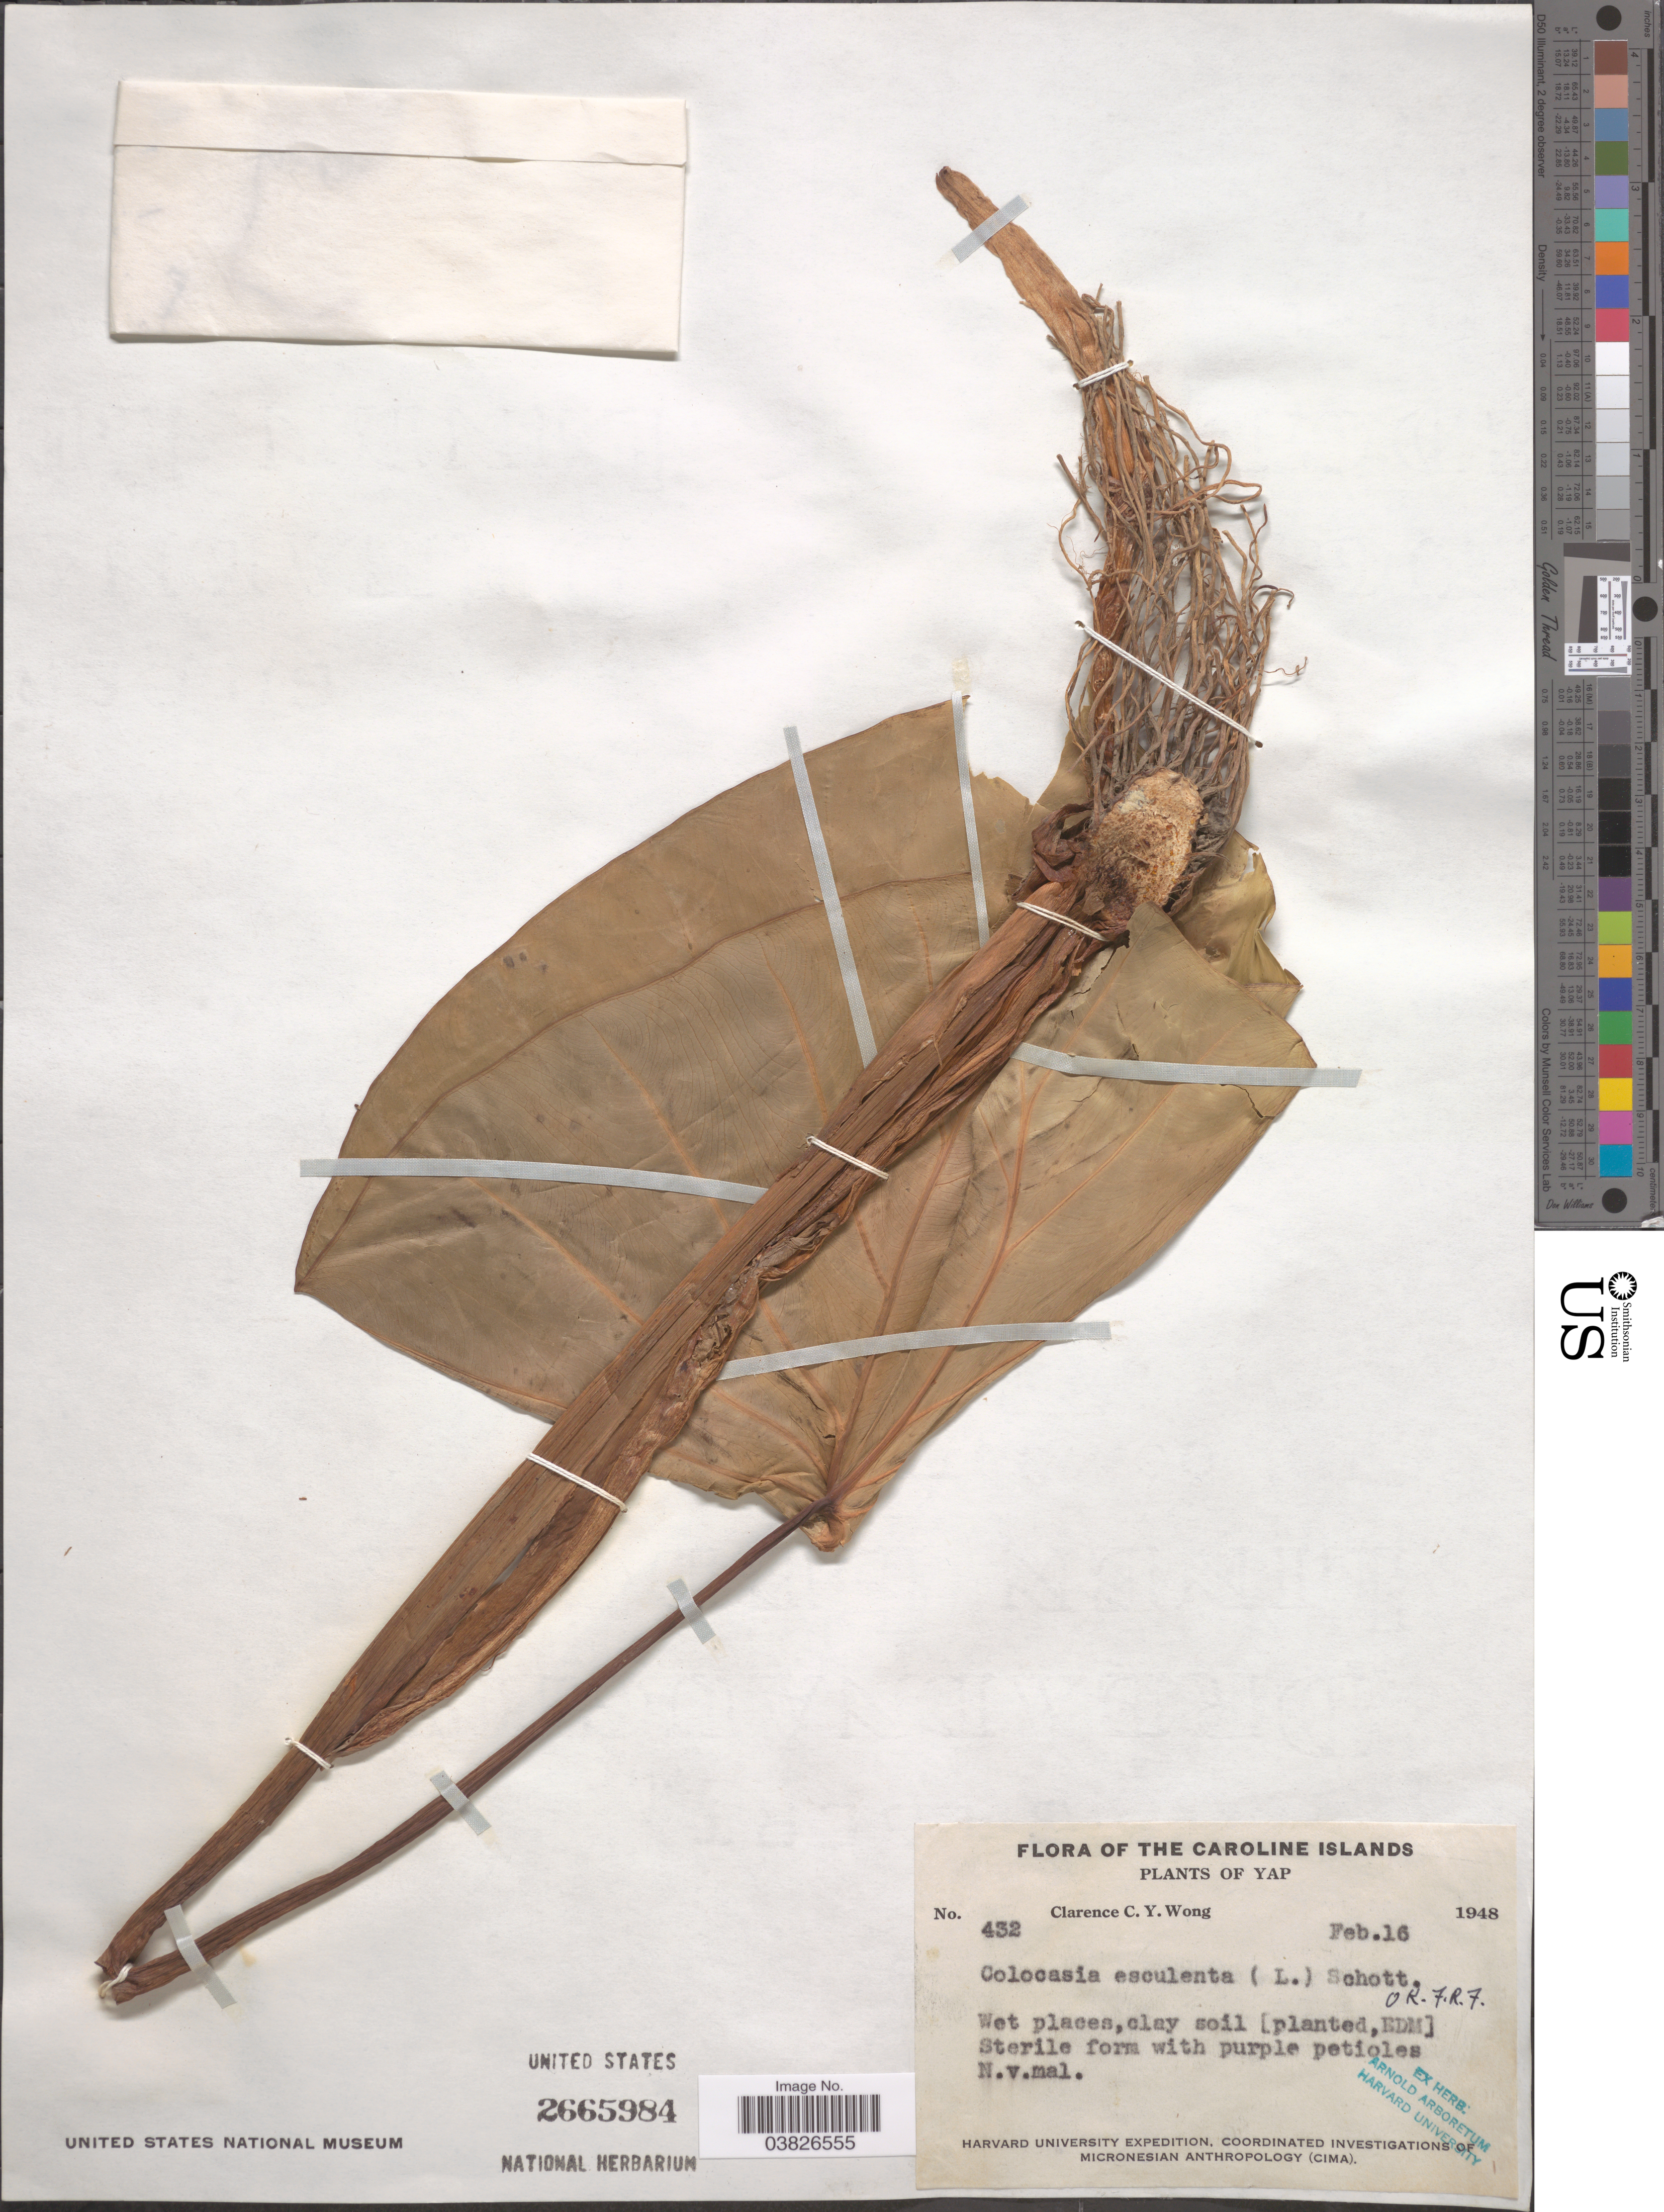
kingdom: Plantae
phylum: Tracheophyta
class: Liliopsida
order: Alismatales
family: Araceae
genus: Colocasia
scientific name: Colocasia esculenta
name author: (L.) Schott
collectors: C. Wong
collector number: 432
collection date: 1948-02-16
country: Micronesia, Federated States of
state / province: Yap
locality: The Caroline Islands.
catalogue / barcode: US 2665984